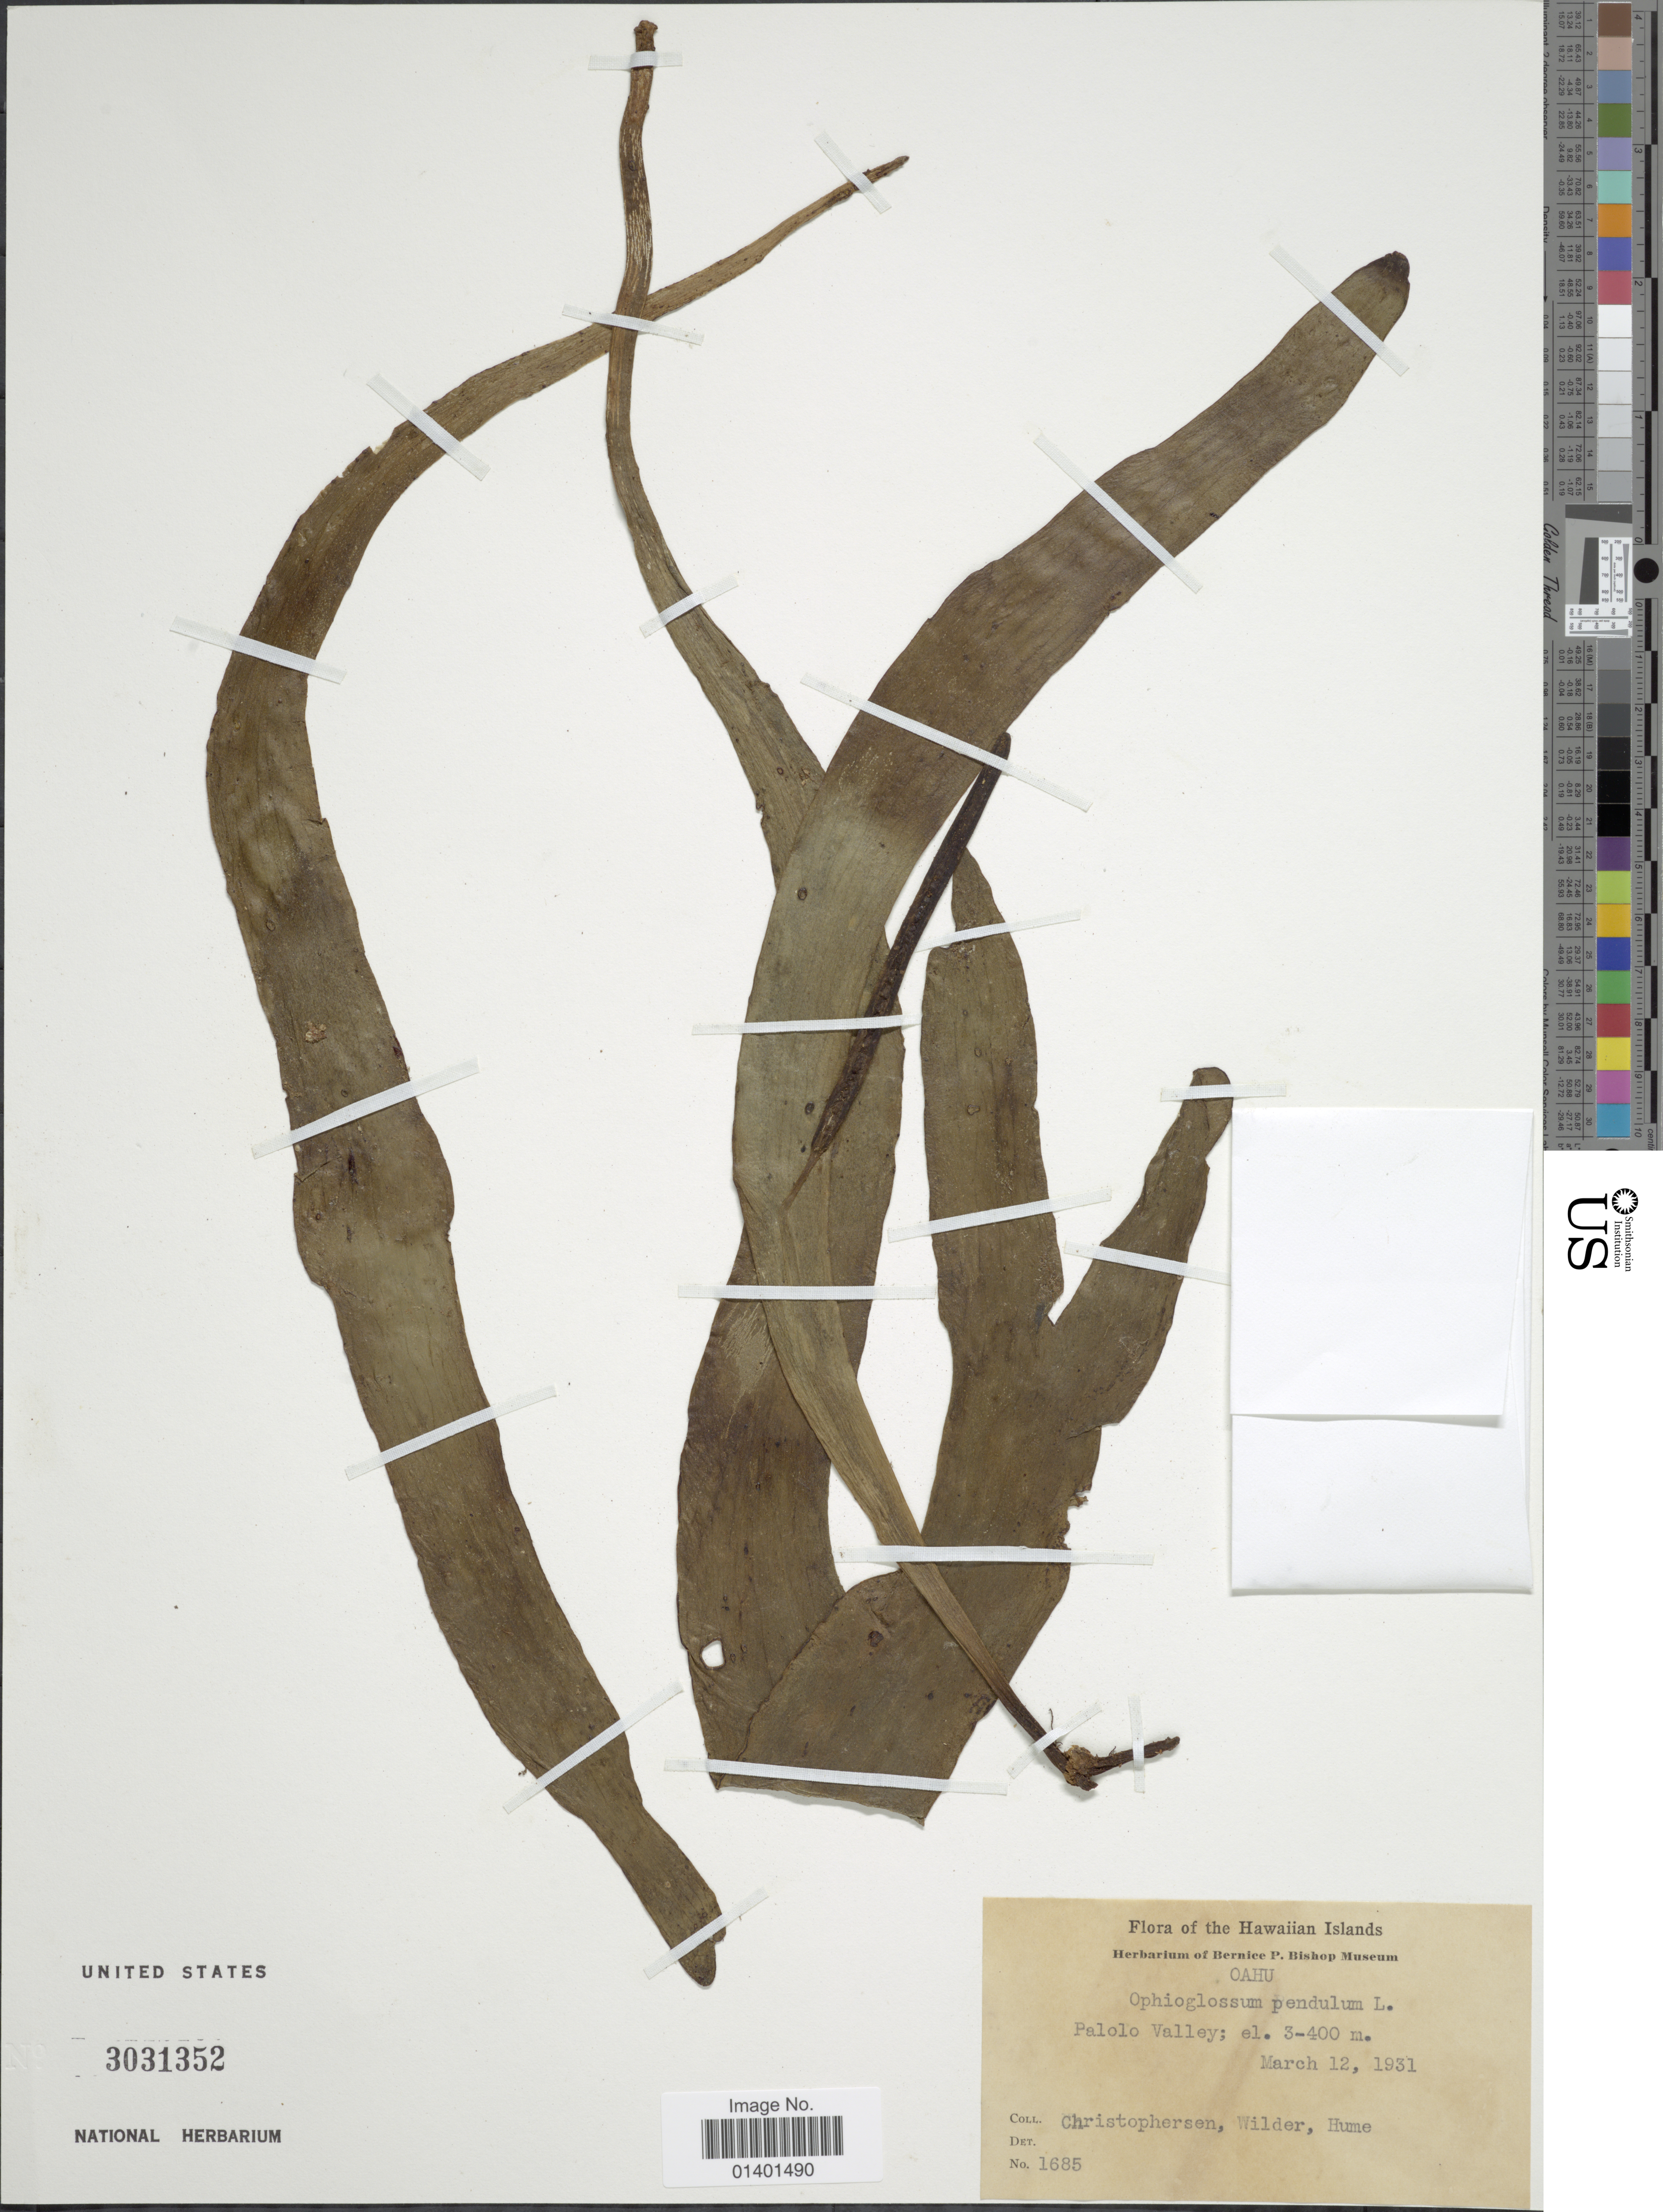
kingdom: Plantae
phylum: Tracheophyta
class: Polypodiopsida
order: Ophioglossales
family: Ophioglossaceae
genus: Ophioderma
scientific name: Ophioderma pendulum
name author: (L.) C. Presl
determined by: Wagner, W. L., (BOT), Smithsonian Institution - National Museum of Natural History (UNITED STATES)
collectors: -. Christophersen, -. Wilder & -. Hume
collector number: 1685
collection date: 1931-03-12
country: United States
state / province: Hawaii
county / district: Honolulu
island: Oahu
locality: Palolo valley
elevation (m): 300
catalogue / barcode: US 3031352